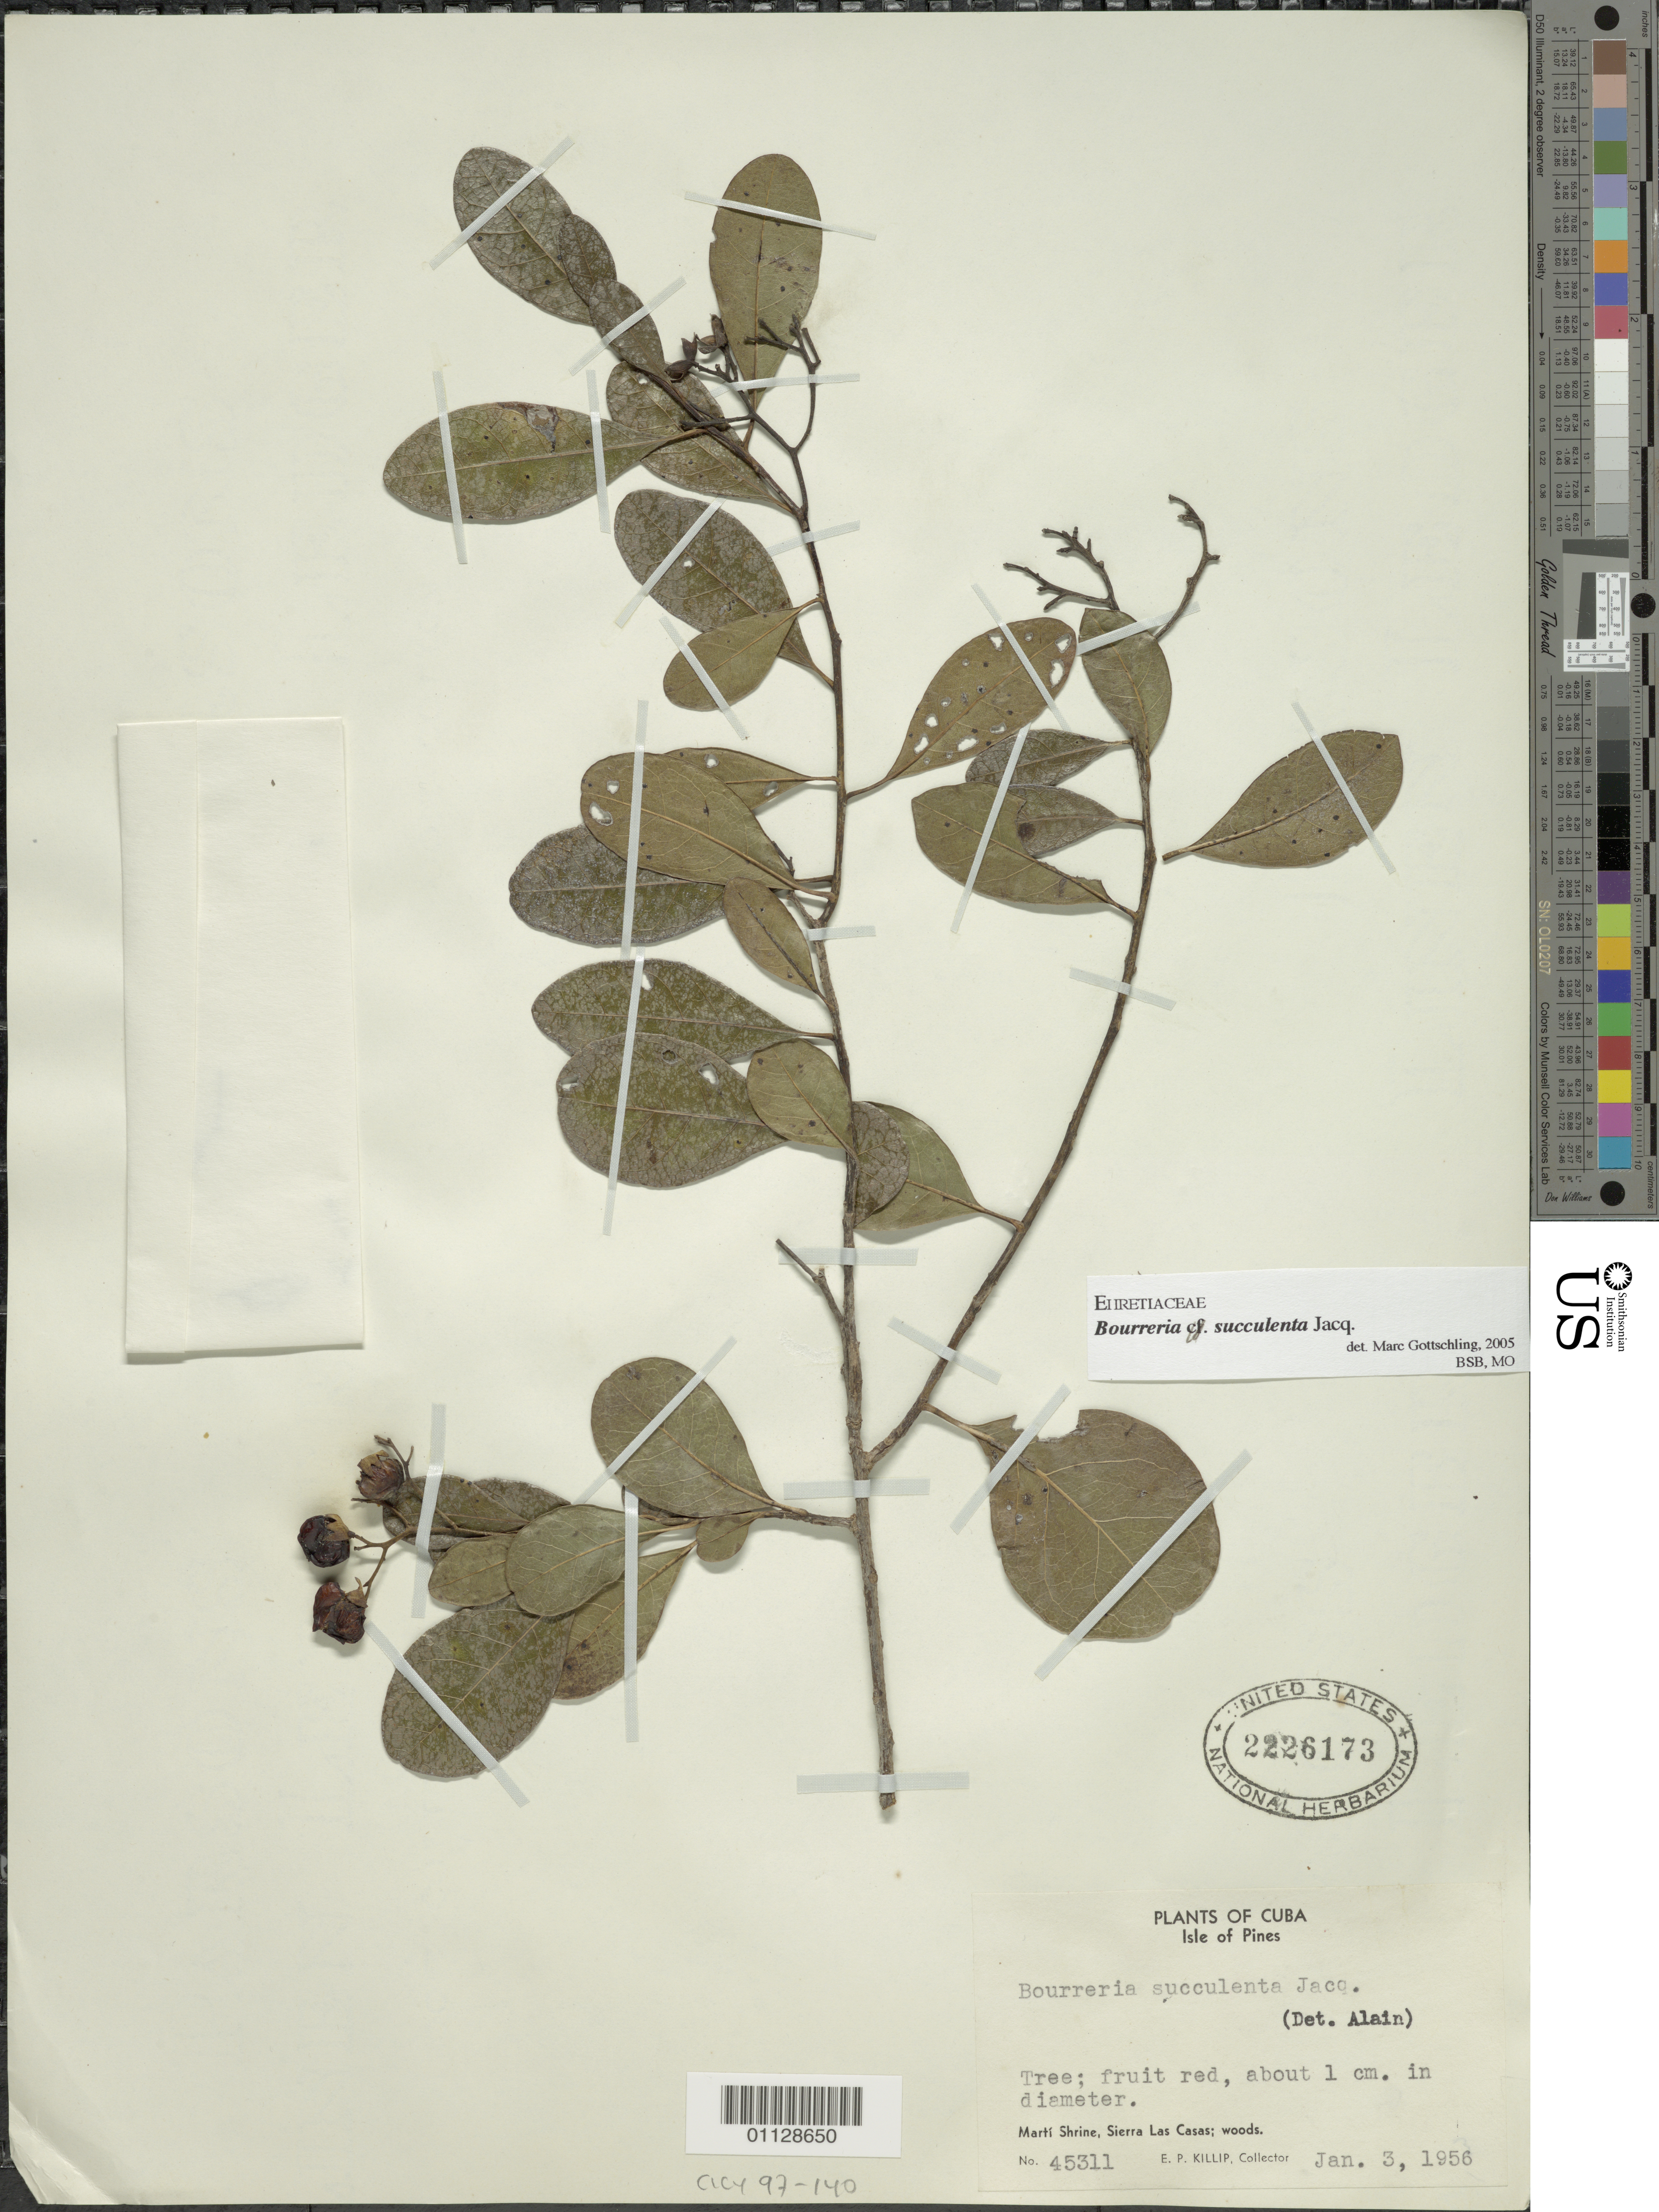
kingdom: Plantae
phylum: Tracheophyta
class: Magnoliopsida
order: Boraginales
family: Ehretiaceae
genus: Bourreria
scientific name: Bourreria succulenta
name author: Jacq.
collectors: E. P. Killip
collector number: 45311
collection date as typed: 03 Jan 1956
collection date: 1956-01-03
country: Cuba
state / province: Isla de La Juventud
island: Isla de la Juventud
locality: Martí Shrine, Sierra Las Casas; woods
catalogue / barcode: US 2226173